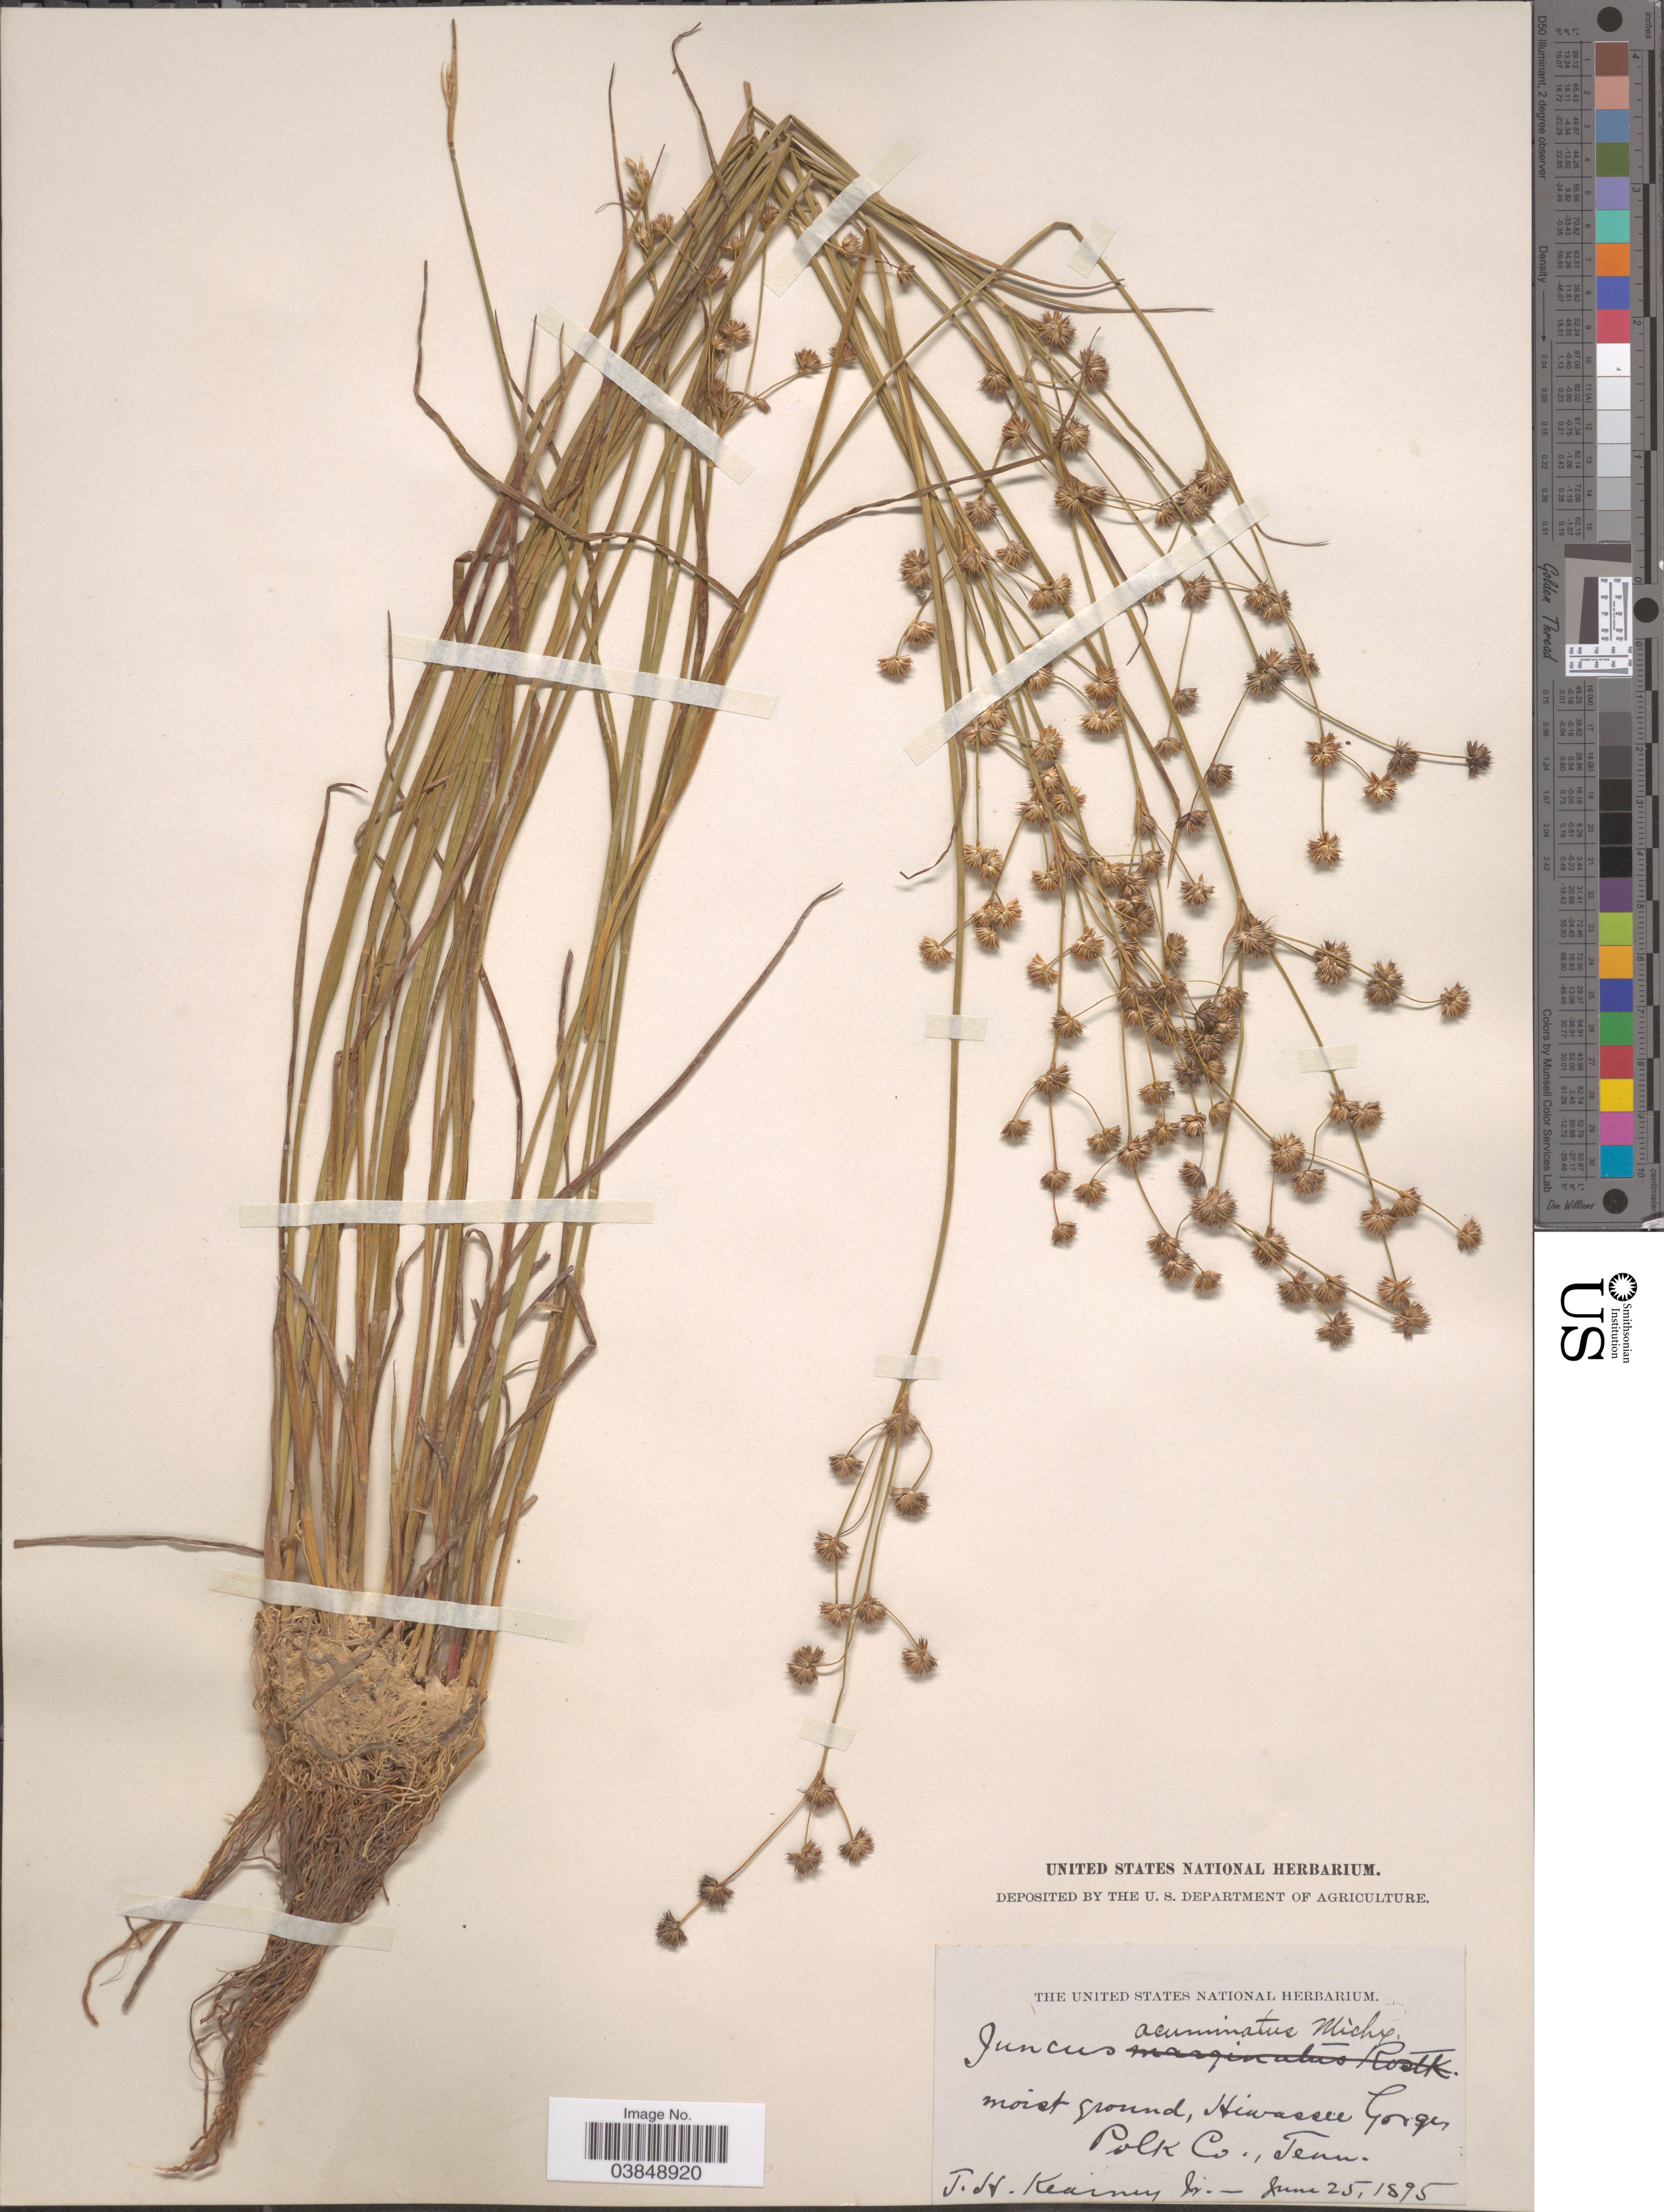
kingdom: Plantae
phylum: Tracheophyta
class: Liliopsida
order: Poales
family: Juncaceae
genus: Juncus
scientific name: Juncus acuminatus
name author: Michx.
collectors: T. H. Kearney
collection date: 1895-06-25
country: United States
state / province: Tennessee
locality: Hiwassee Gorge, Polk Co.